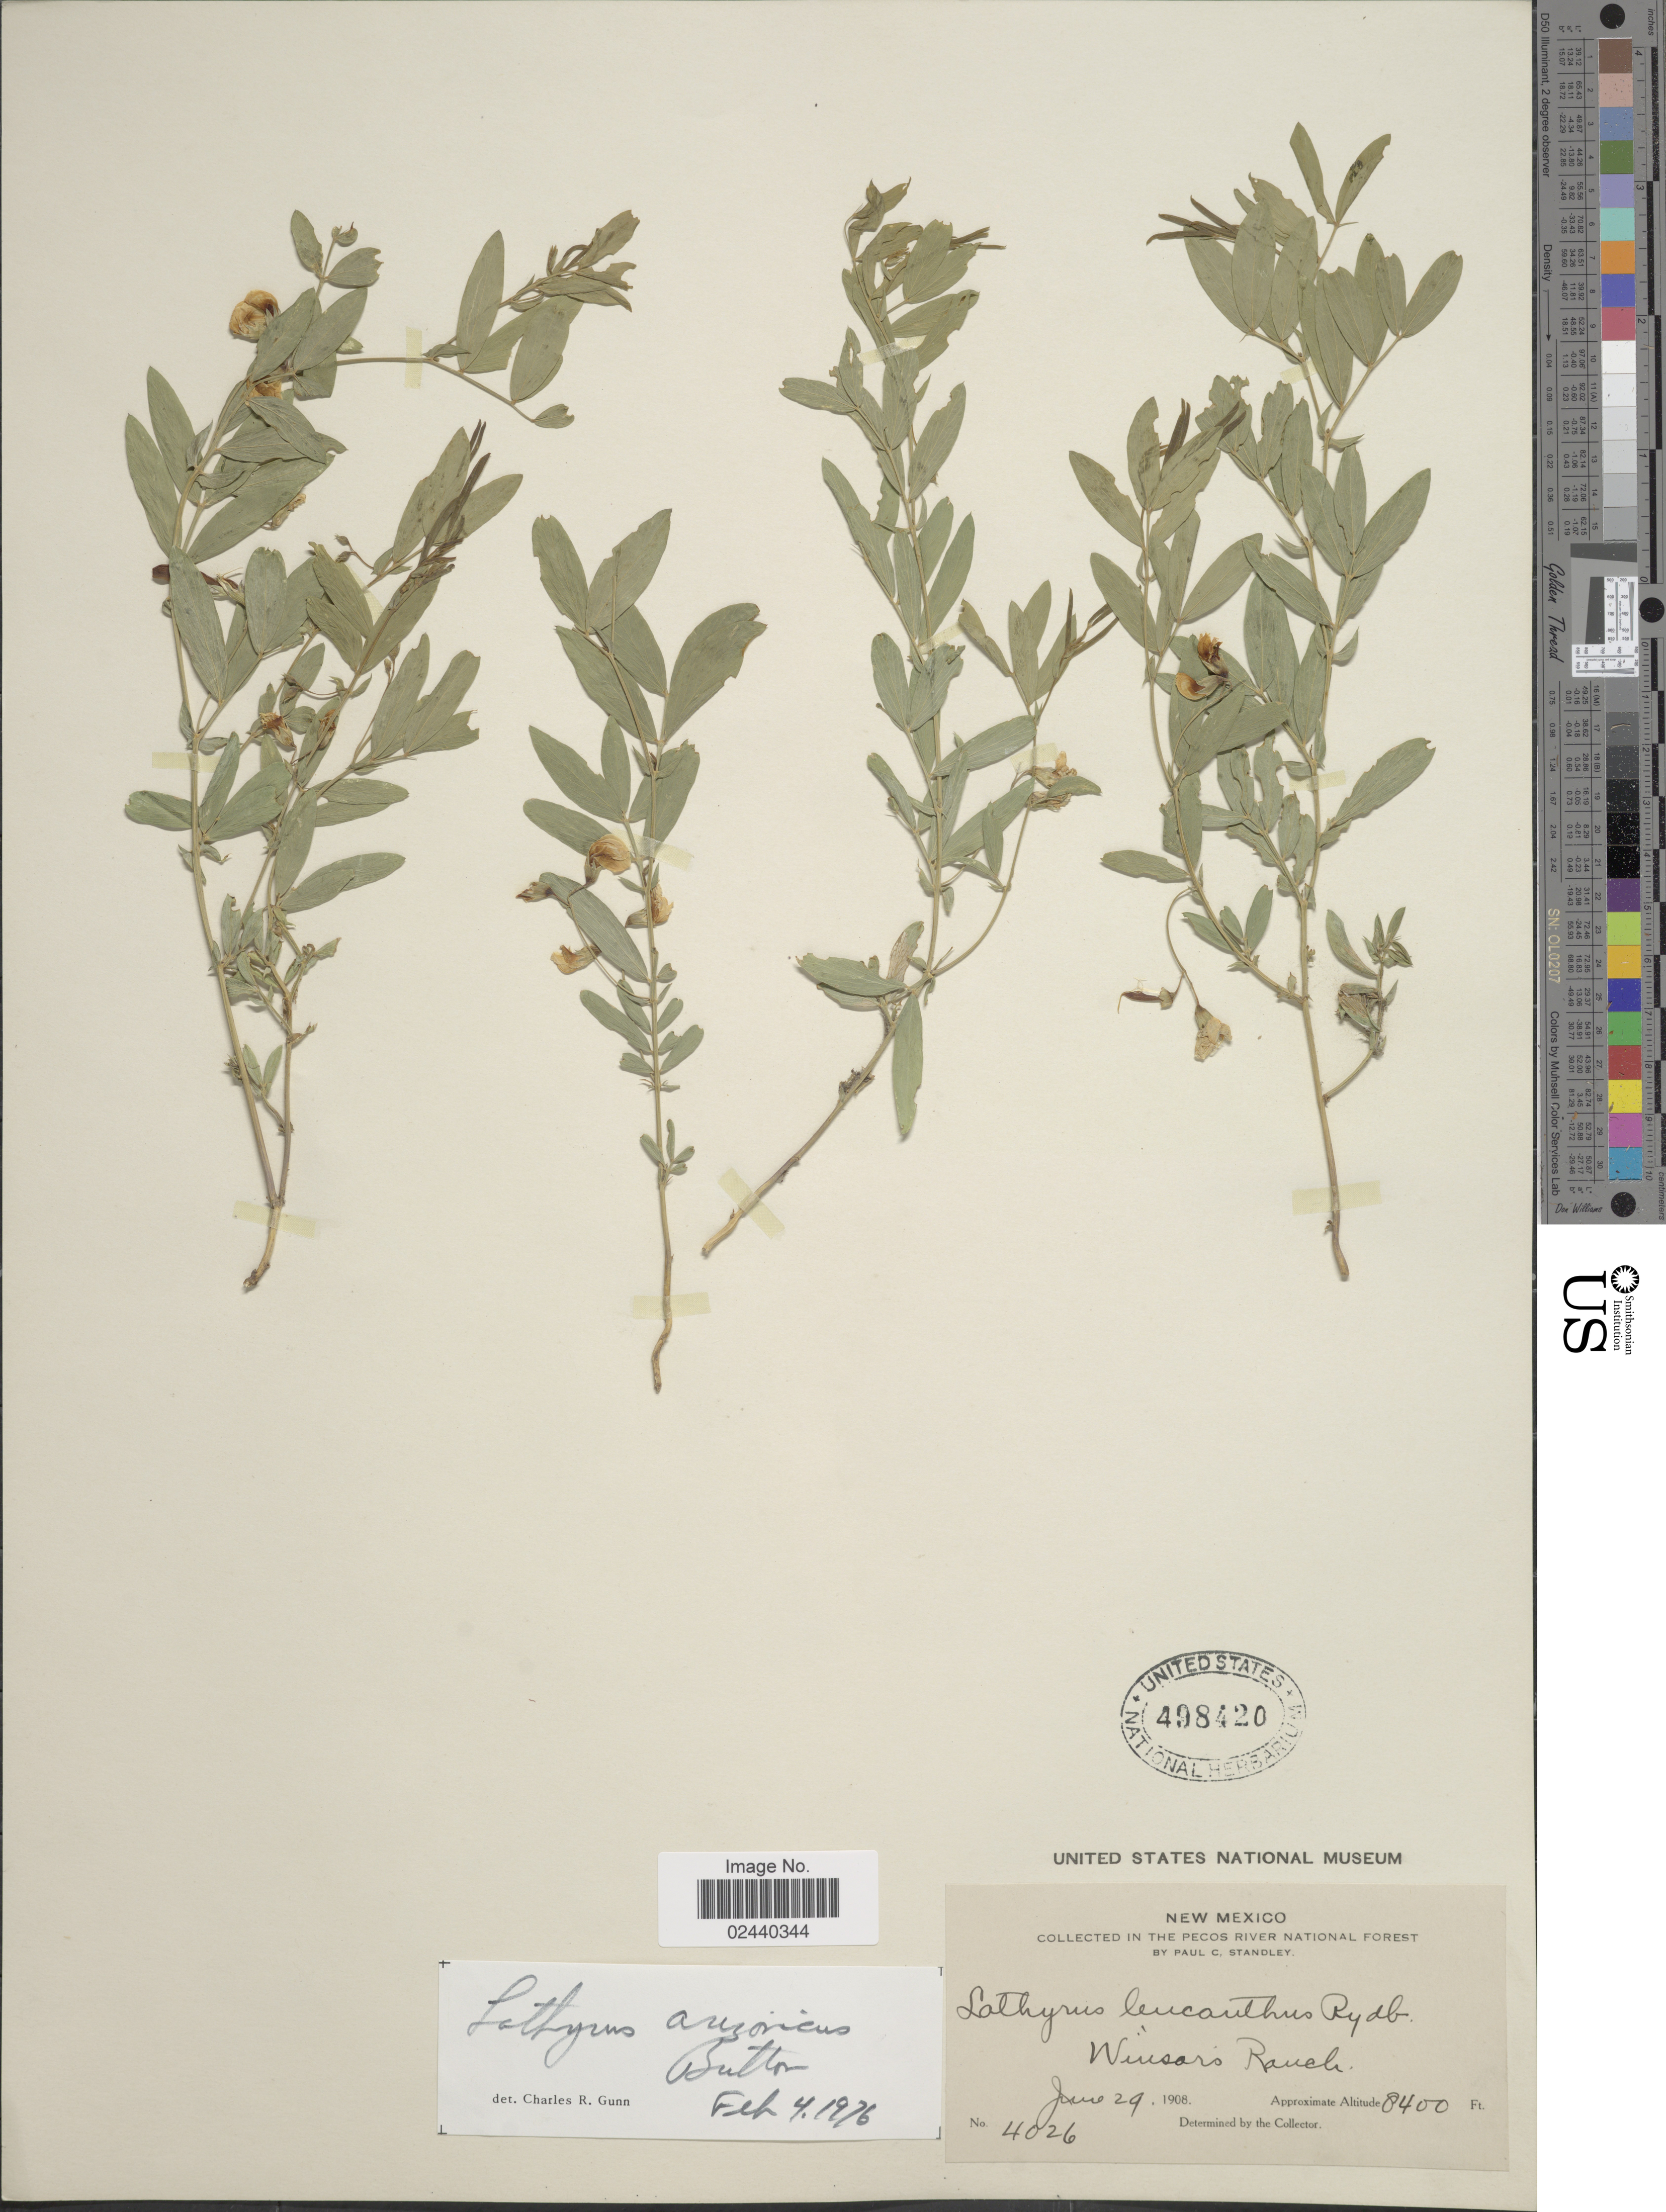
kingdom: Plantae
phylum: Tracheophyta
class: Magnoliopsida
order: Fabales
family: Fabaceae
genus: Lathyrus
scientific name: Lathyrus arizonicus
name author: Britton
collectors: P. C. Standley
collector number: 4026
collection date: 1908-06-29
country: United States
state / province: New Mexico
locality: In the Pecos River National Forest, Winsor's Ranch.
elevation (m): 2560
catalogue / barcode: US 498420